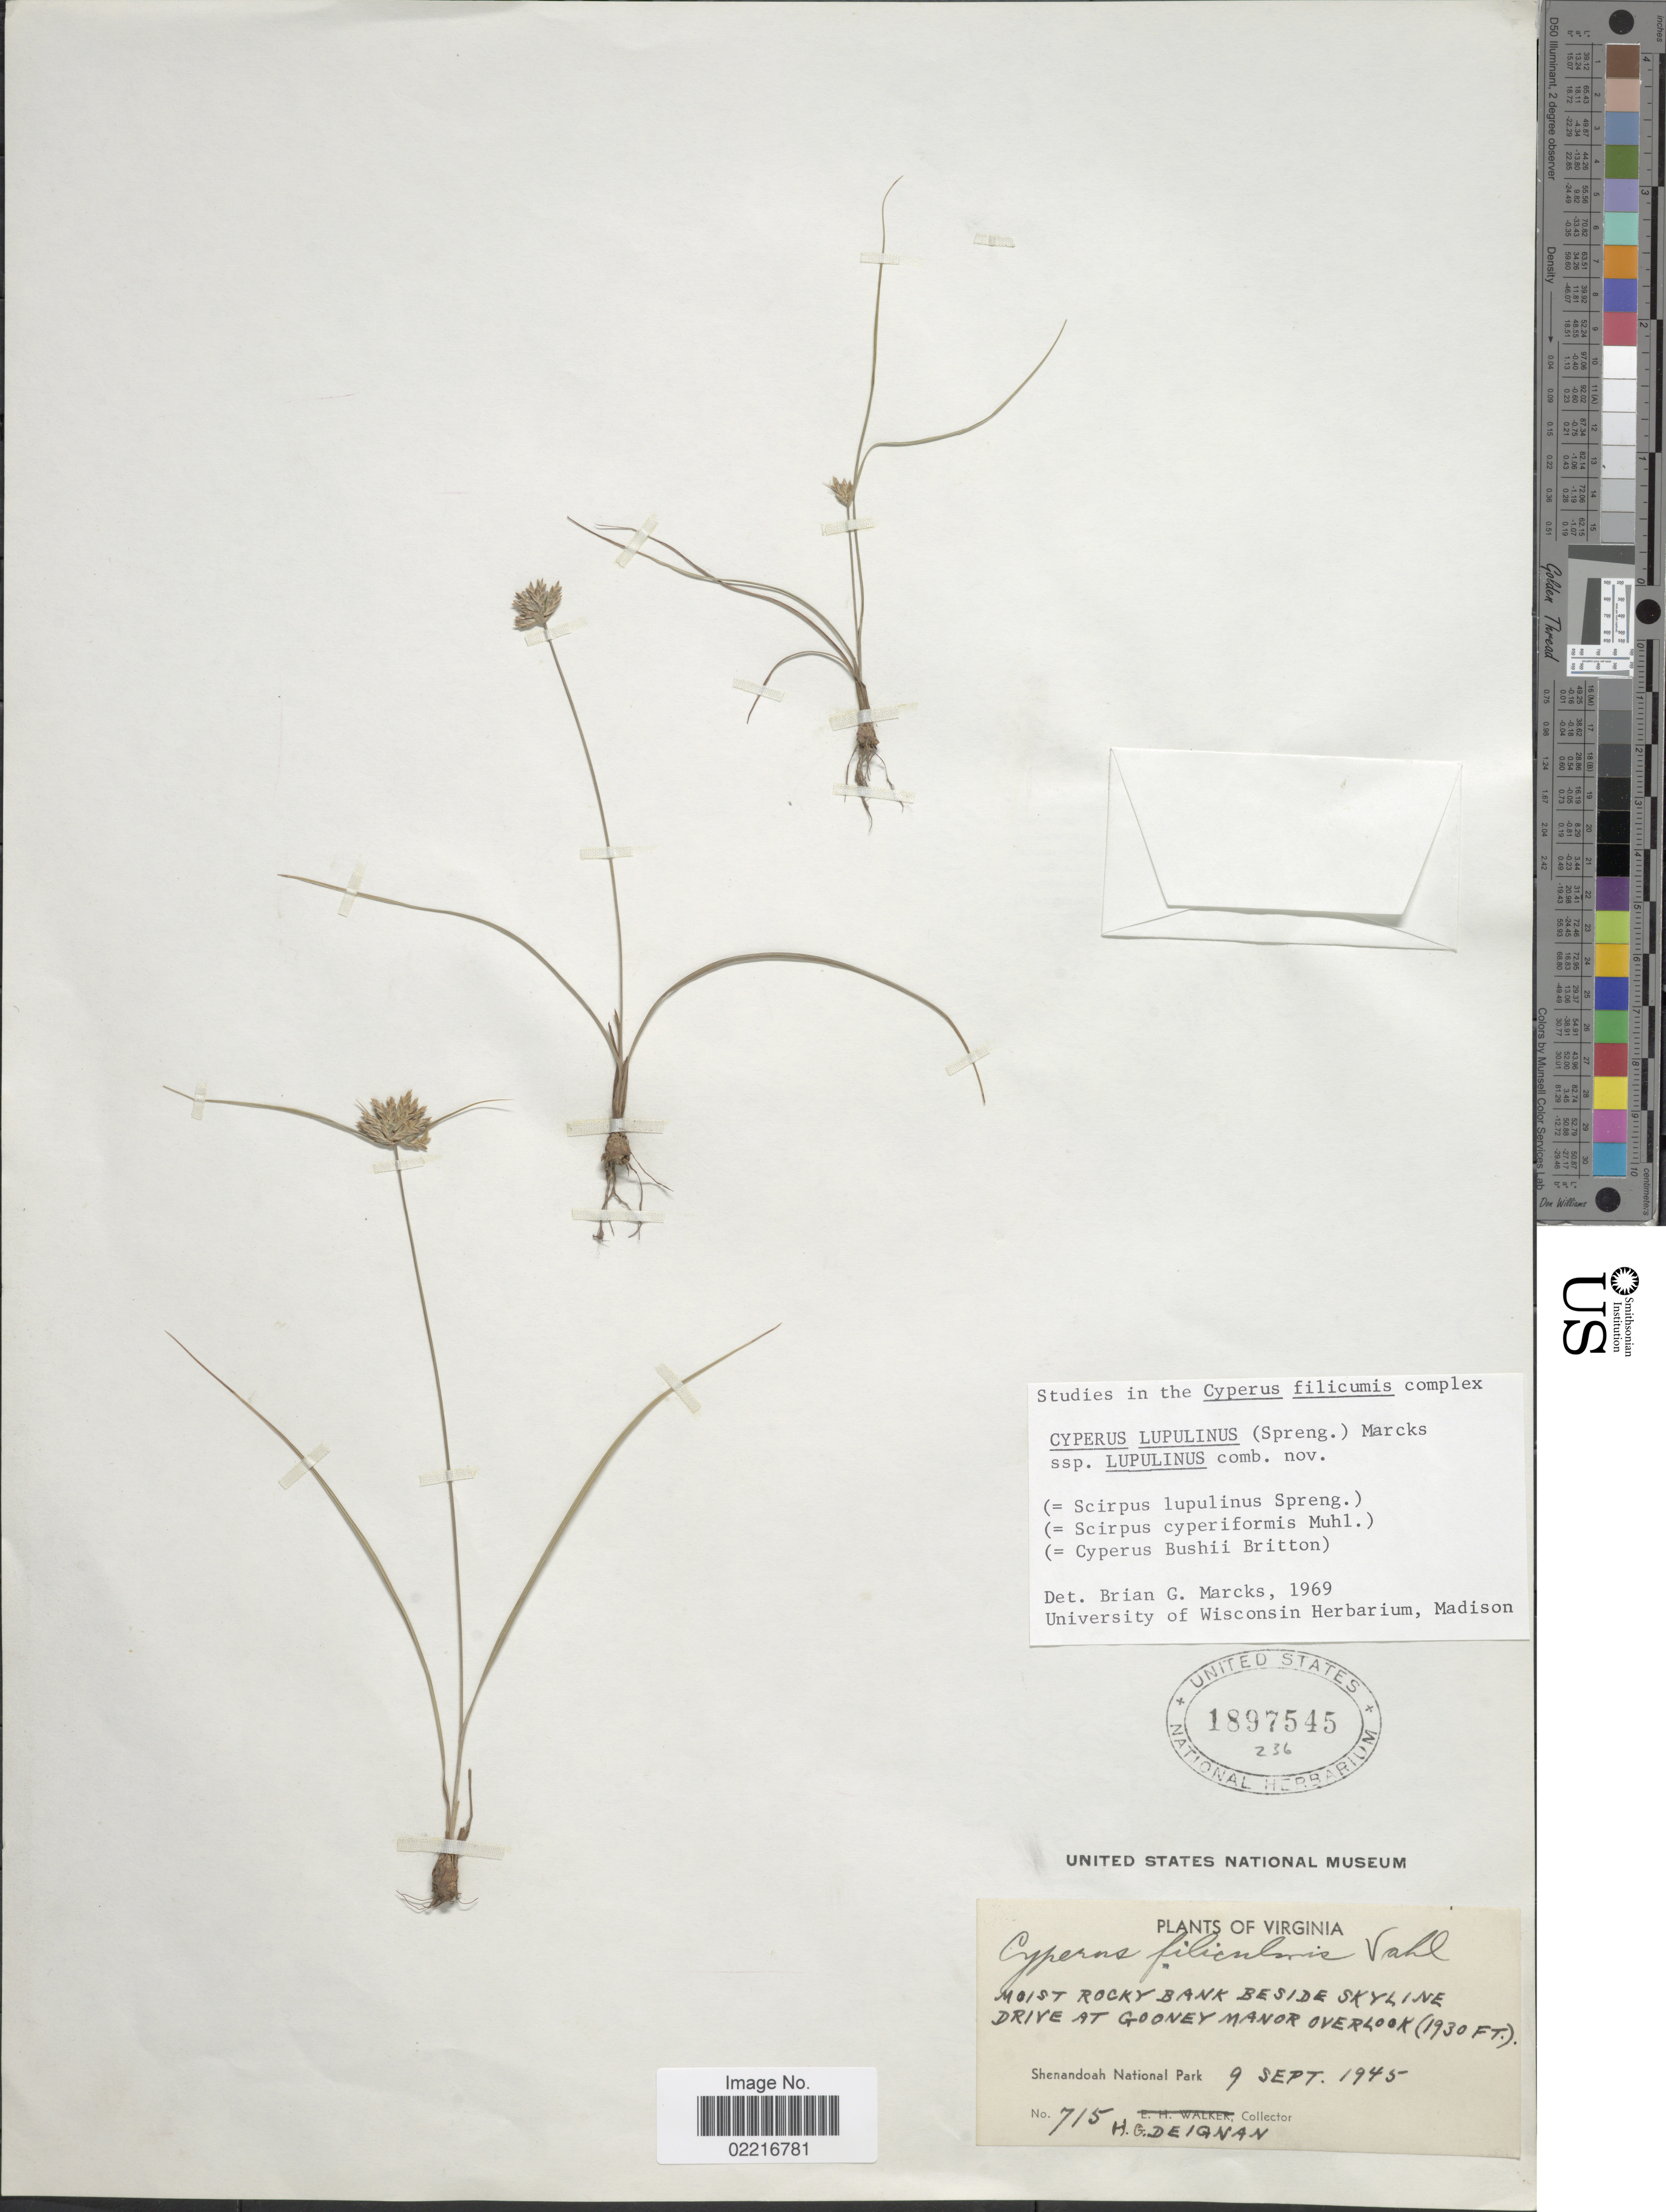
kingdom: Plantae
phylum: Tracheophyta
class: Liliopsida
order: Poales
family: Cyperaceae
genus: Cyperus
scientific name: Cyperus lupulinus subsp. lupulinus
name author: (Spreng.) Marcks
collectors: H. Deignan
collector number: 715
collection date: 1945-09-09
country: United States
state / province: Virginia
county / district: Fauquier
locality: Bank beside Skyline drive at Gooney Manor Overlook, Shenandoah National Park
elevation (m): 588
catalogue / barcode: US 1897545